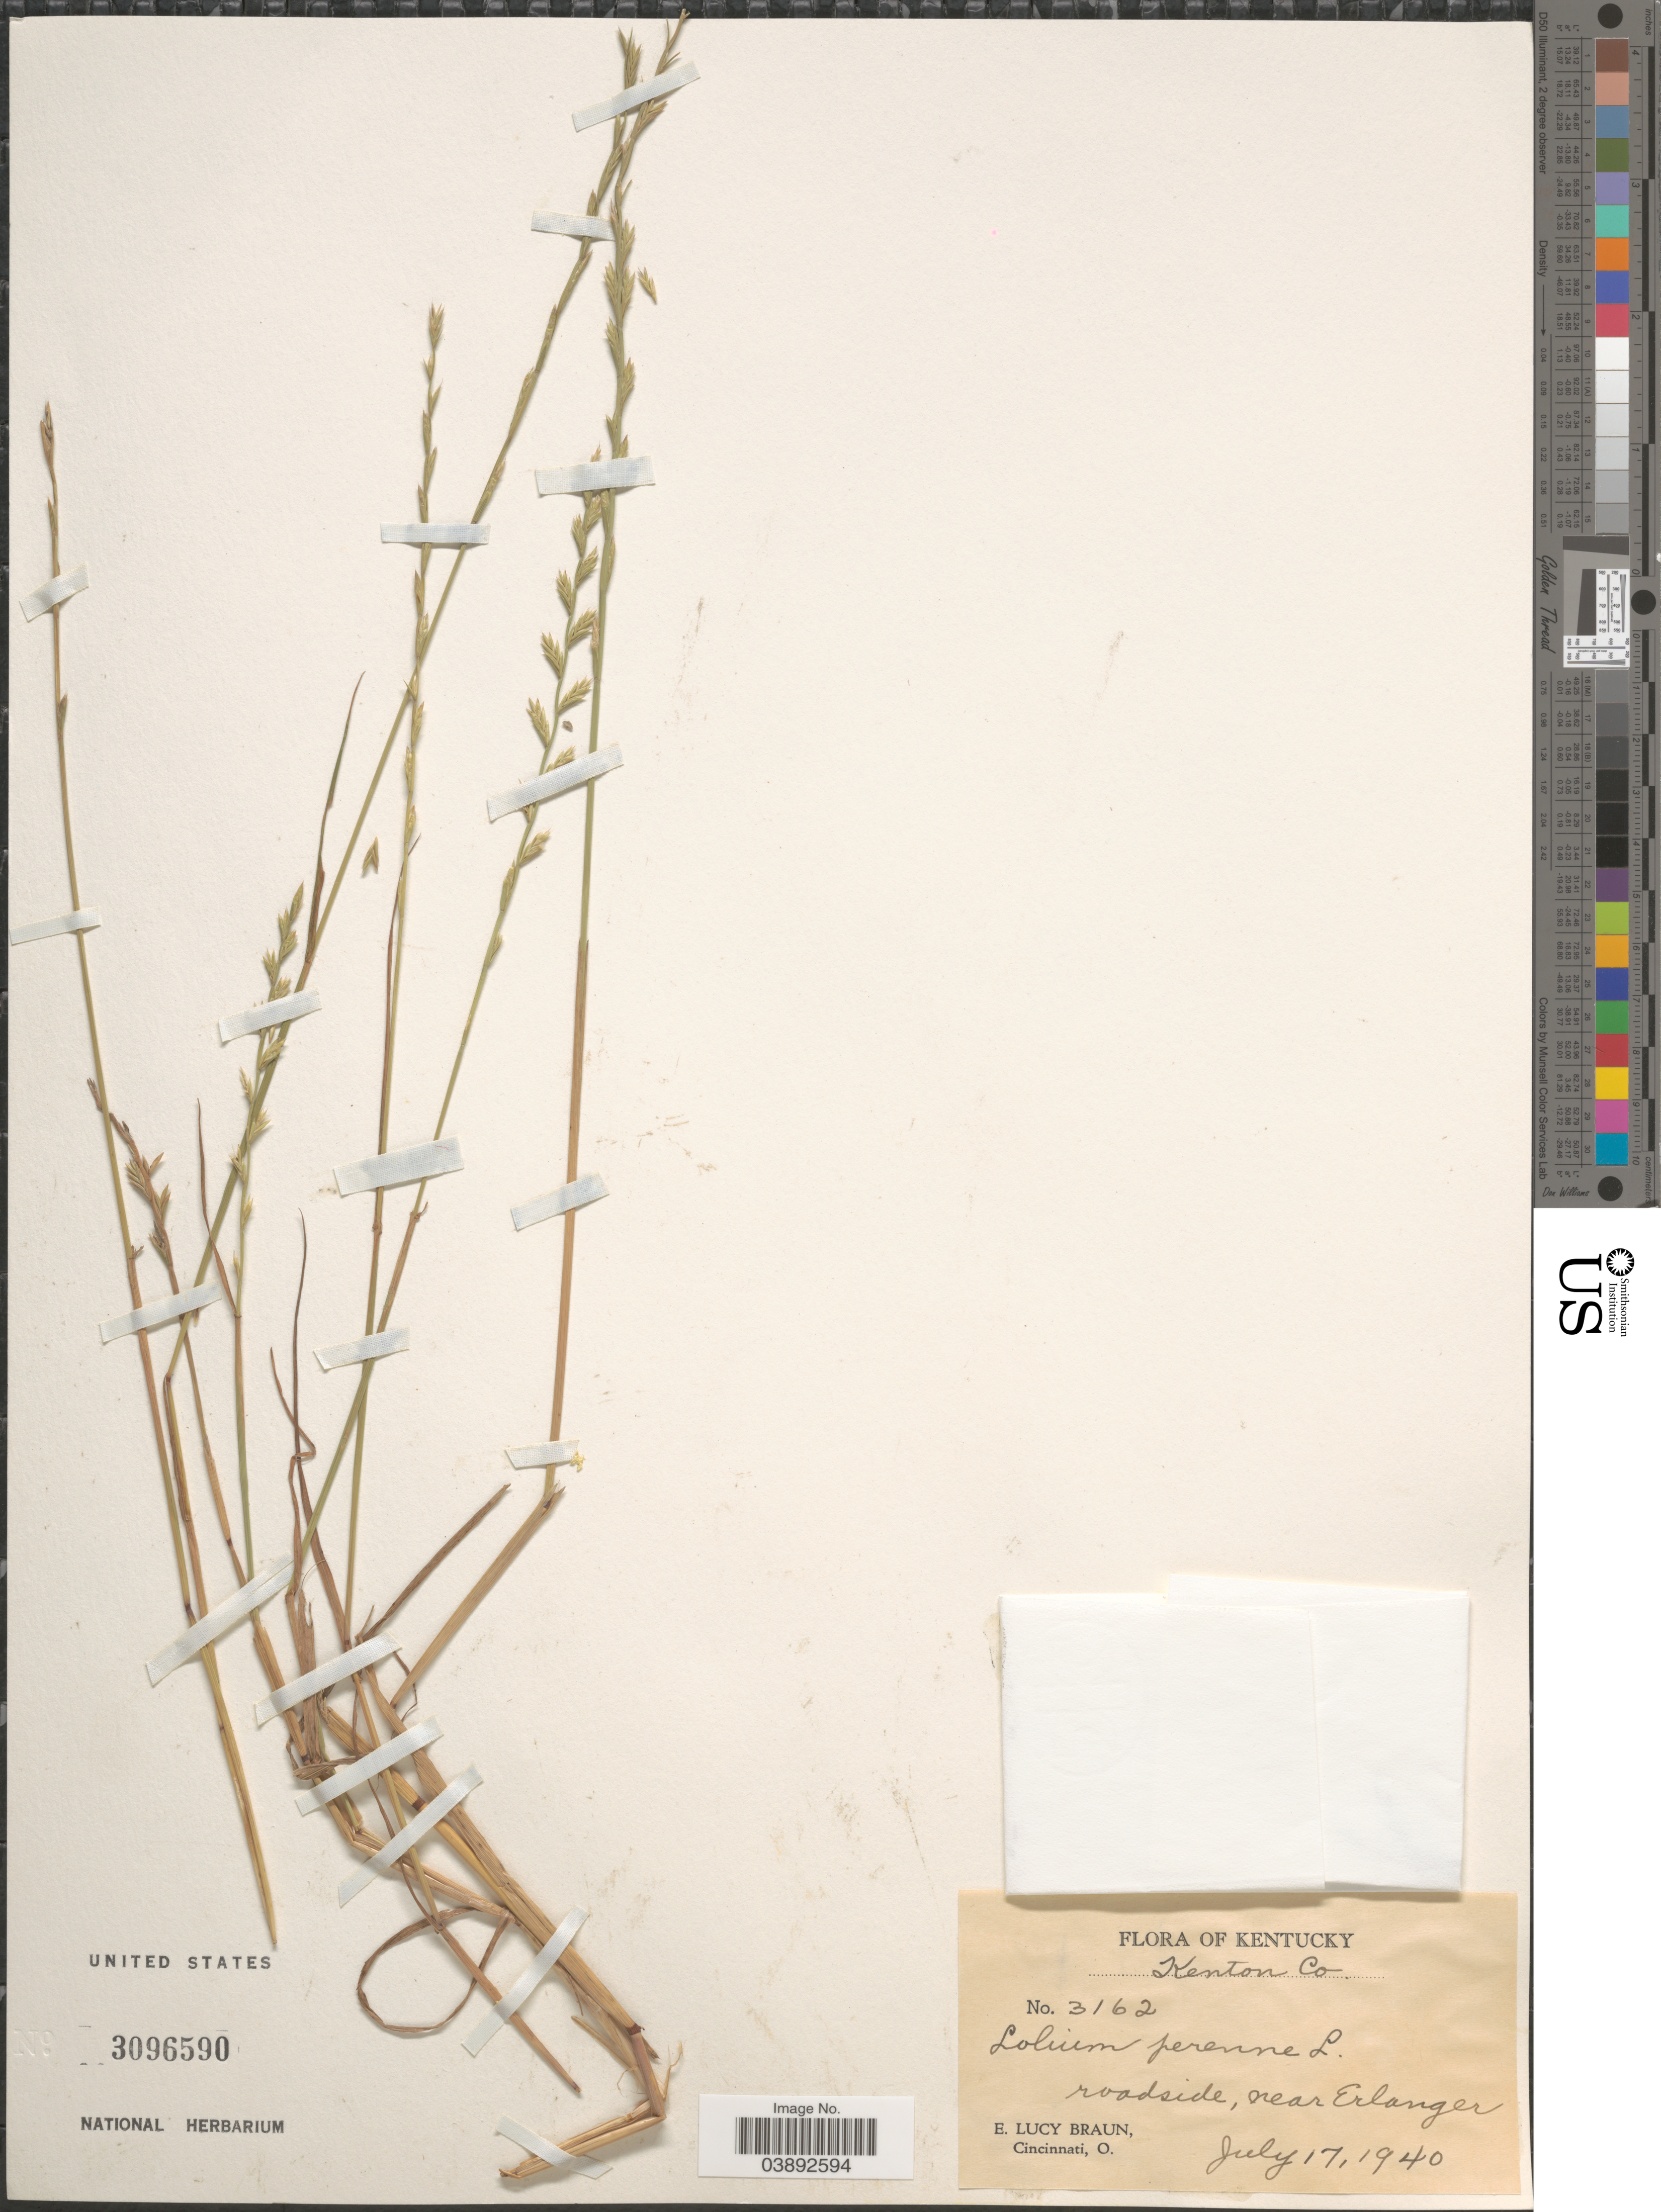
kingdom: Plantae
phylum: Tracheophyta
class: Liliopsida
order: Poales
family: Poaceae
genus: Lolium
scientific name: Lolium perenne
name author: L.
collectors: E. L. Braun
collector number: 3162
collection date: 1940-07-17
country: United States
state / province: Kentucky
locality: Kenton Co. Roadside, near Erlanger.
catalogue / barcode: US 3096590